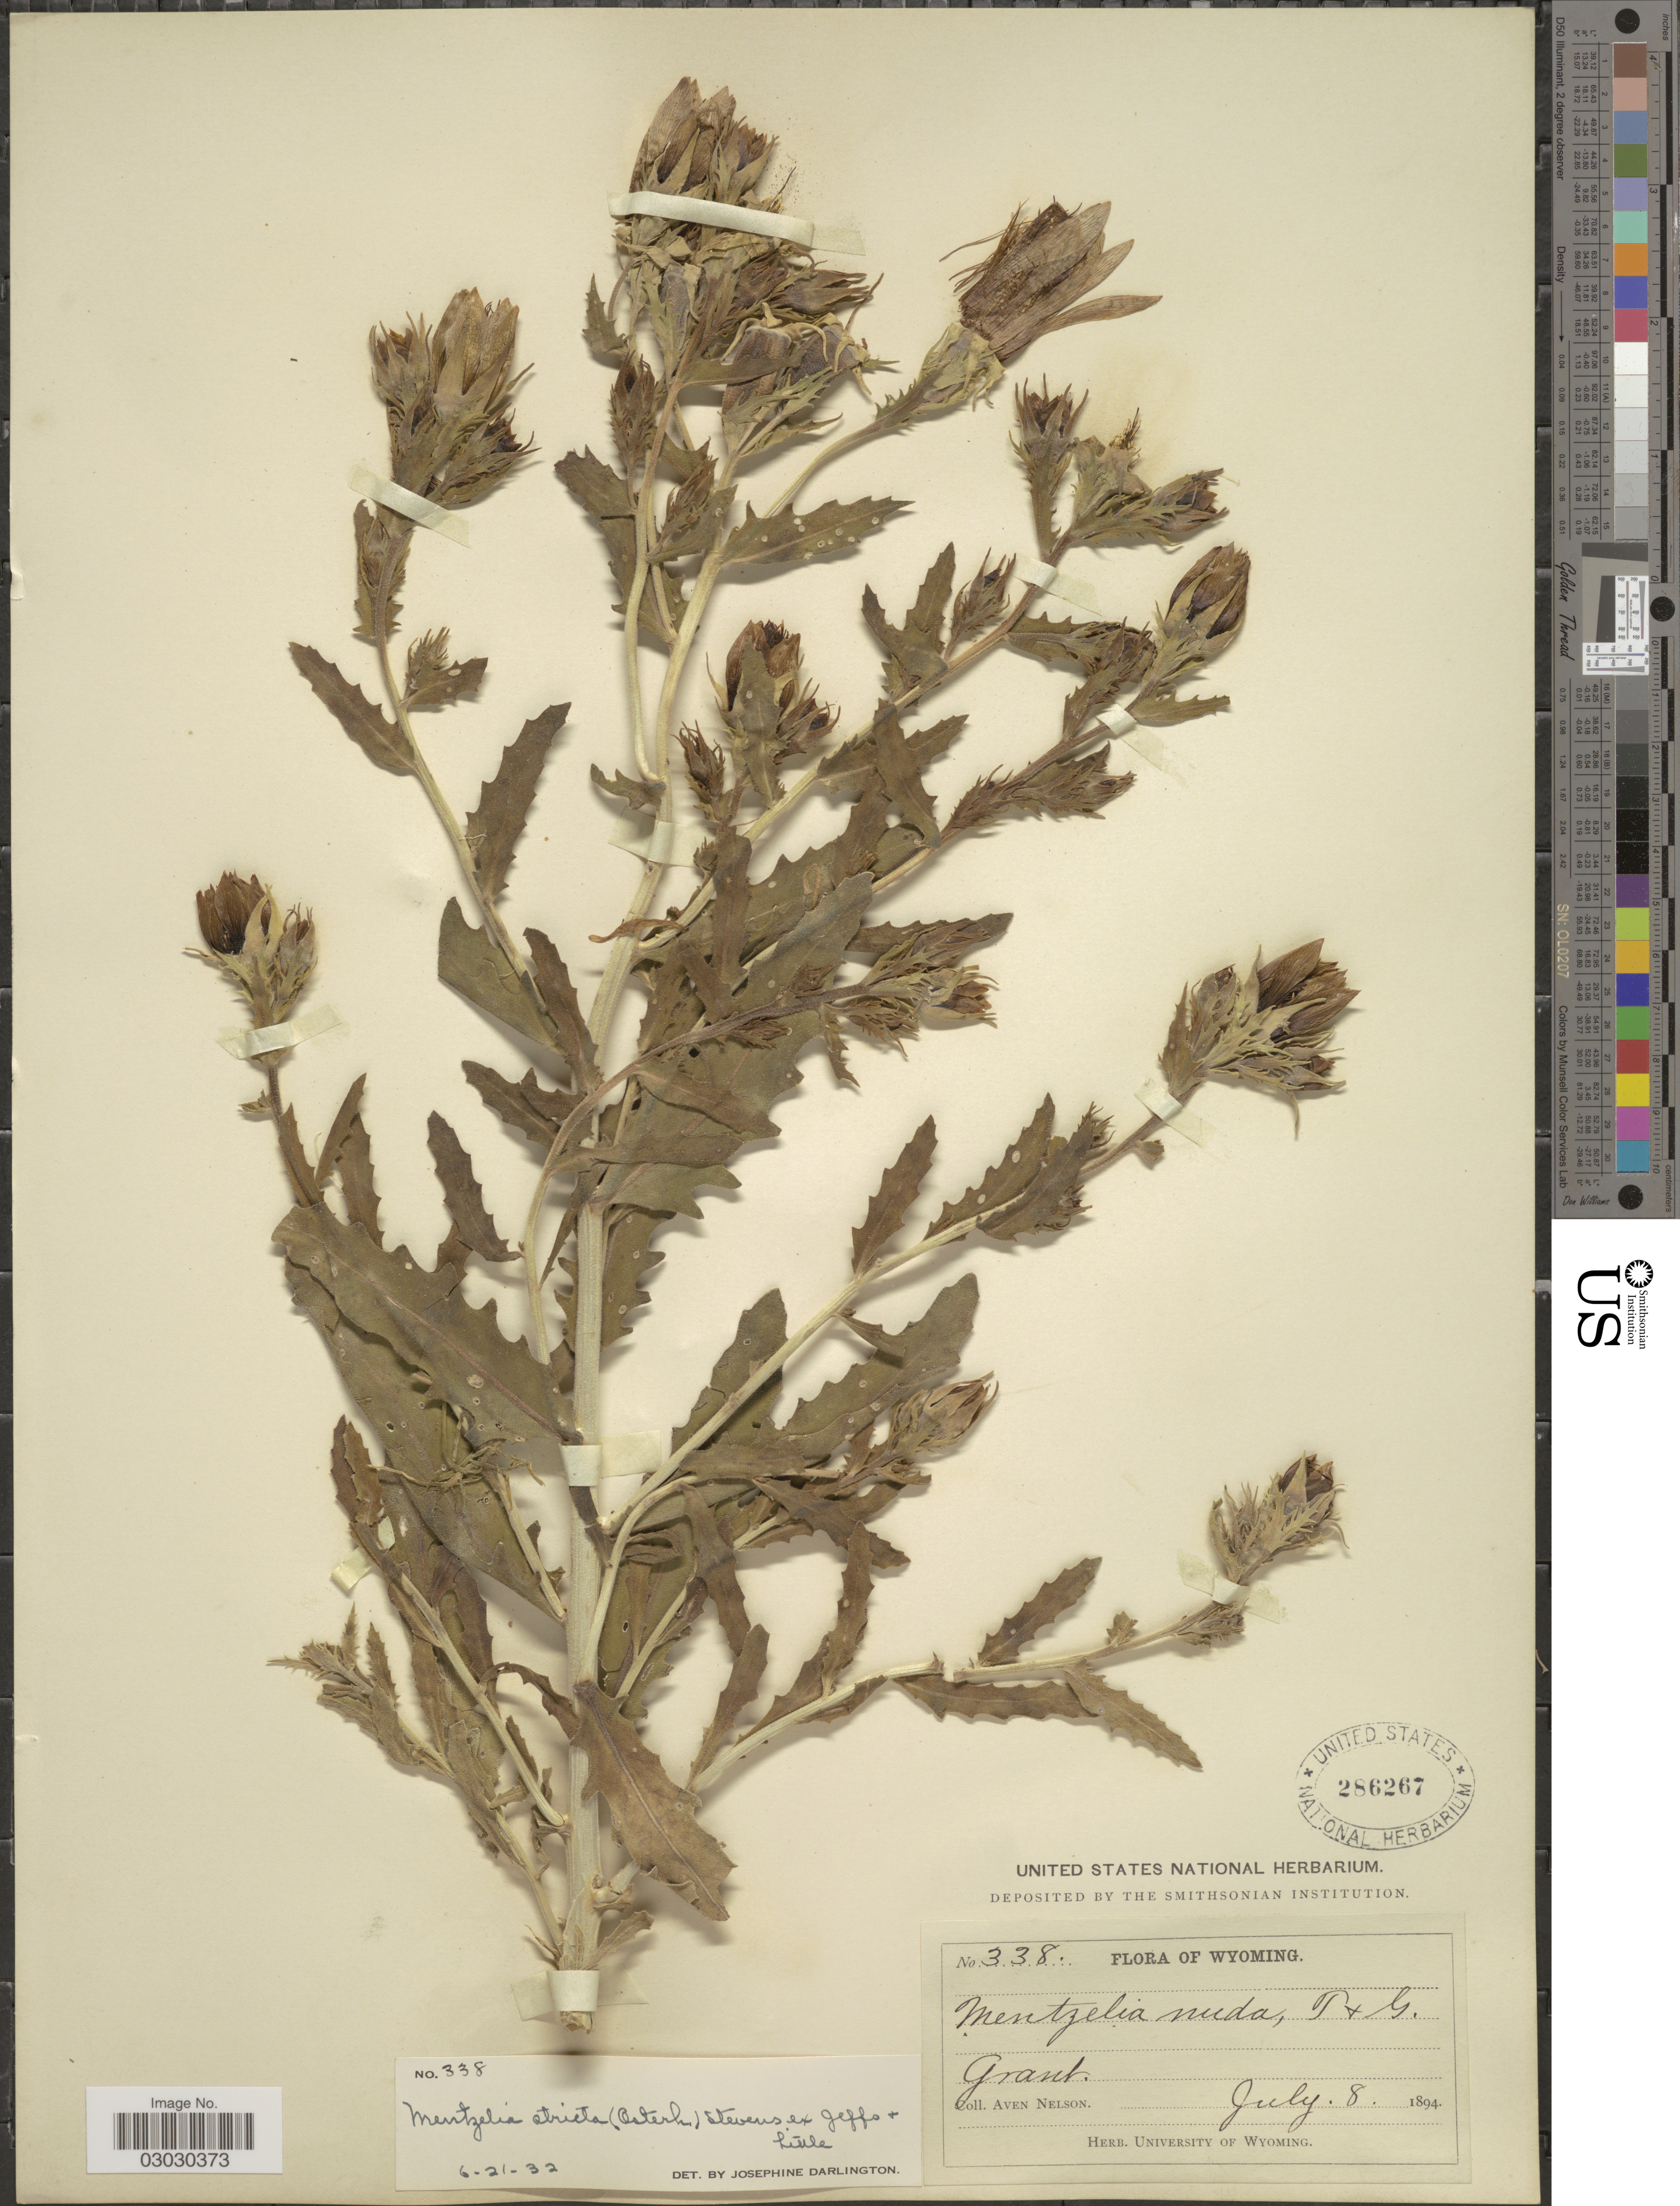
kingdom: Plantae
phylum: Tracheophyta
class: Magnoliopsida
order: Cornales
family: Loasaceae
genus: Mentzelia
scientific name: Mentzelia stricta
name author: (Osterh.) Stevens ex Jeffs & Little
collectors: A. Nelson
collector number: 338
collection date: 1894-07-08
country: United States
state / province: Wyoming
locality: Grant.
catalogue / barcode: US 286267